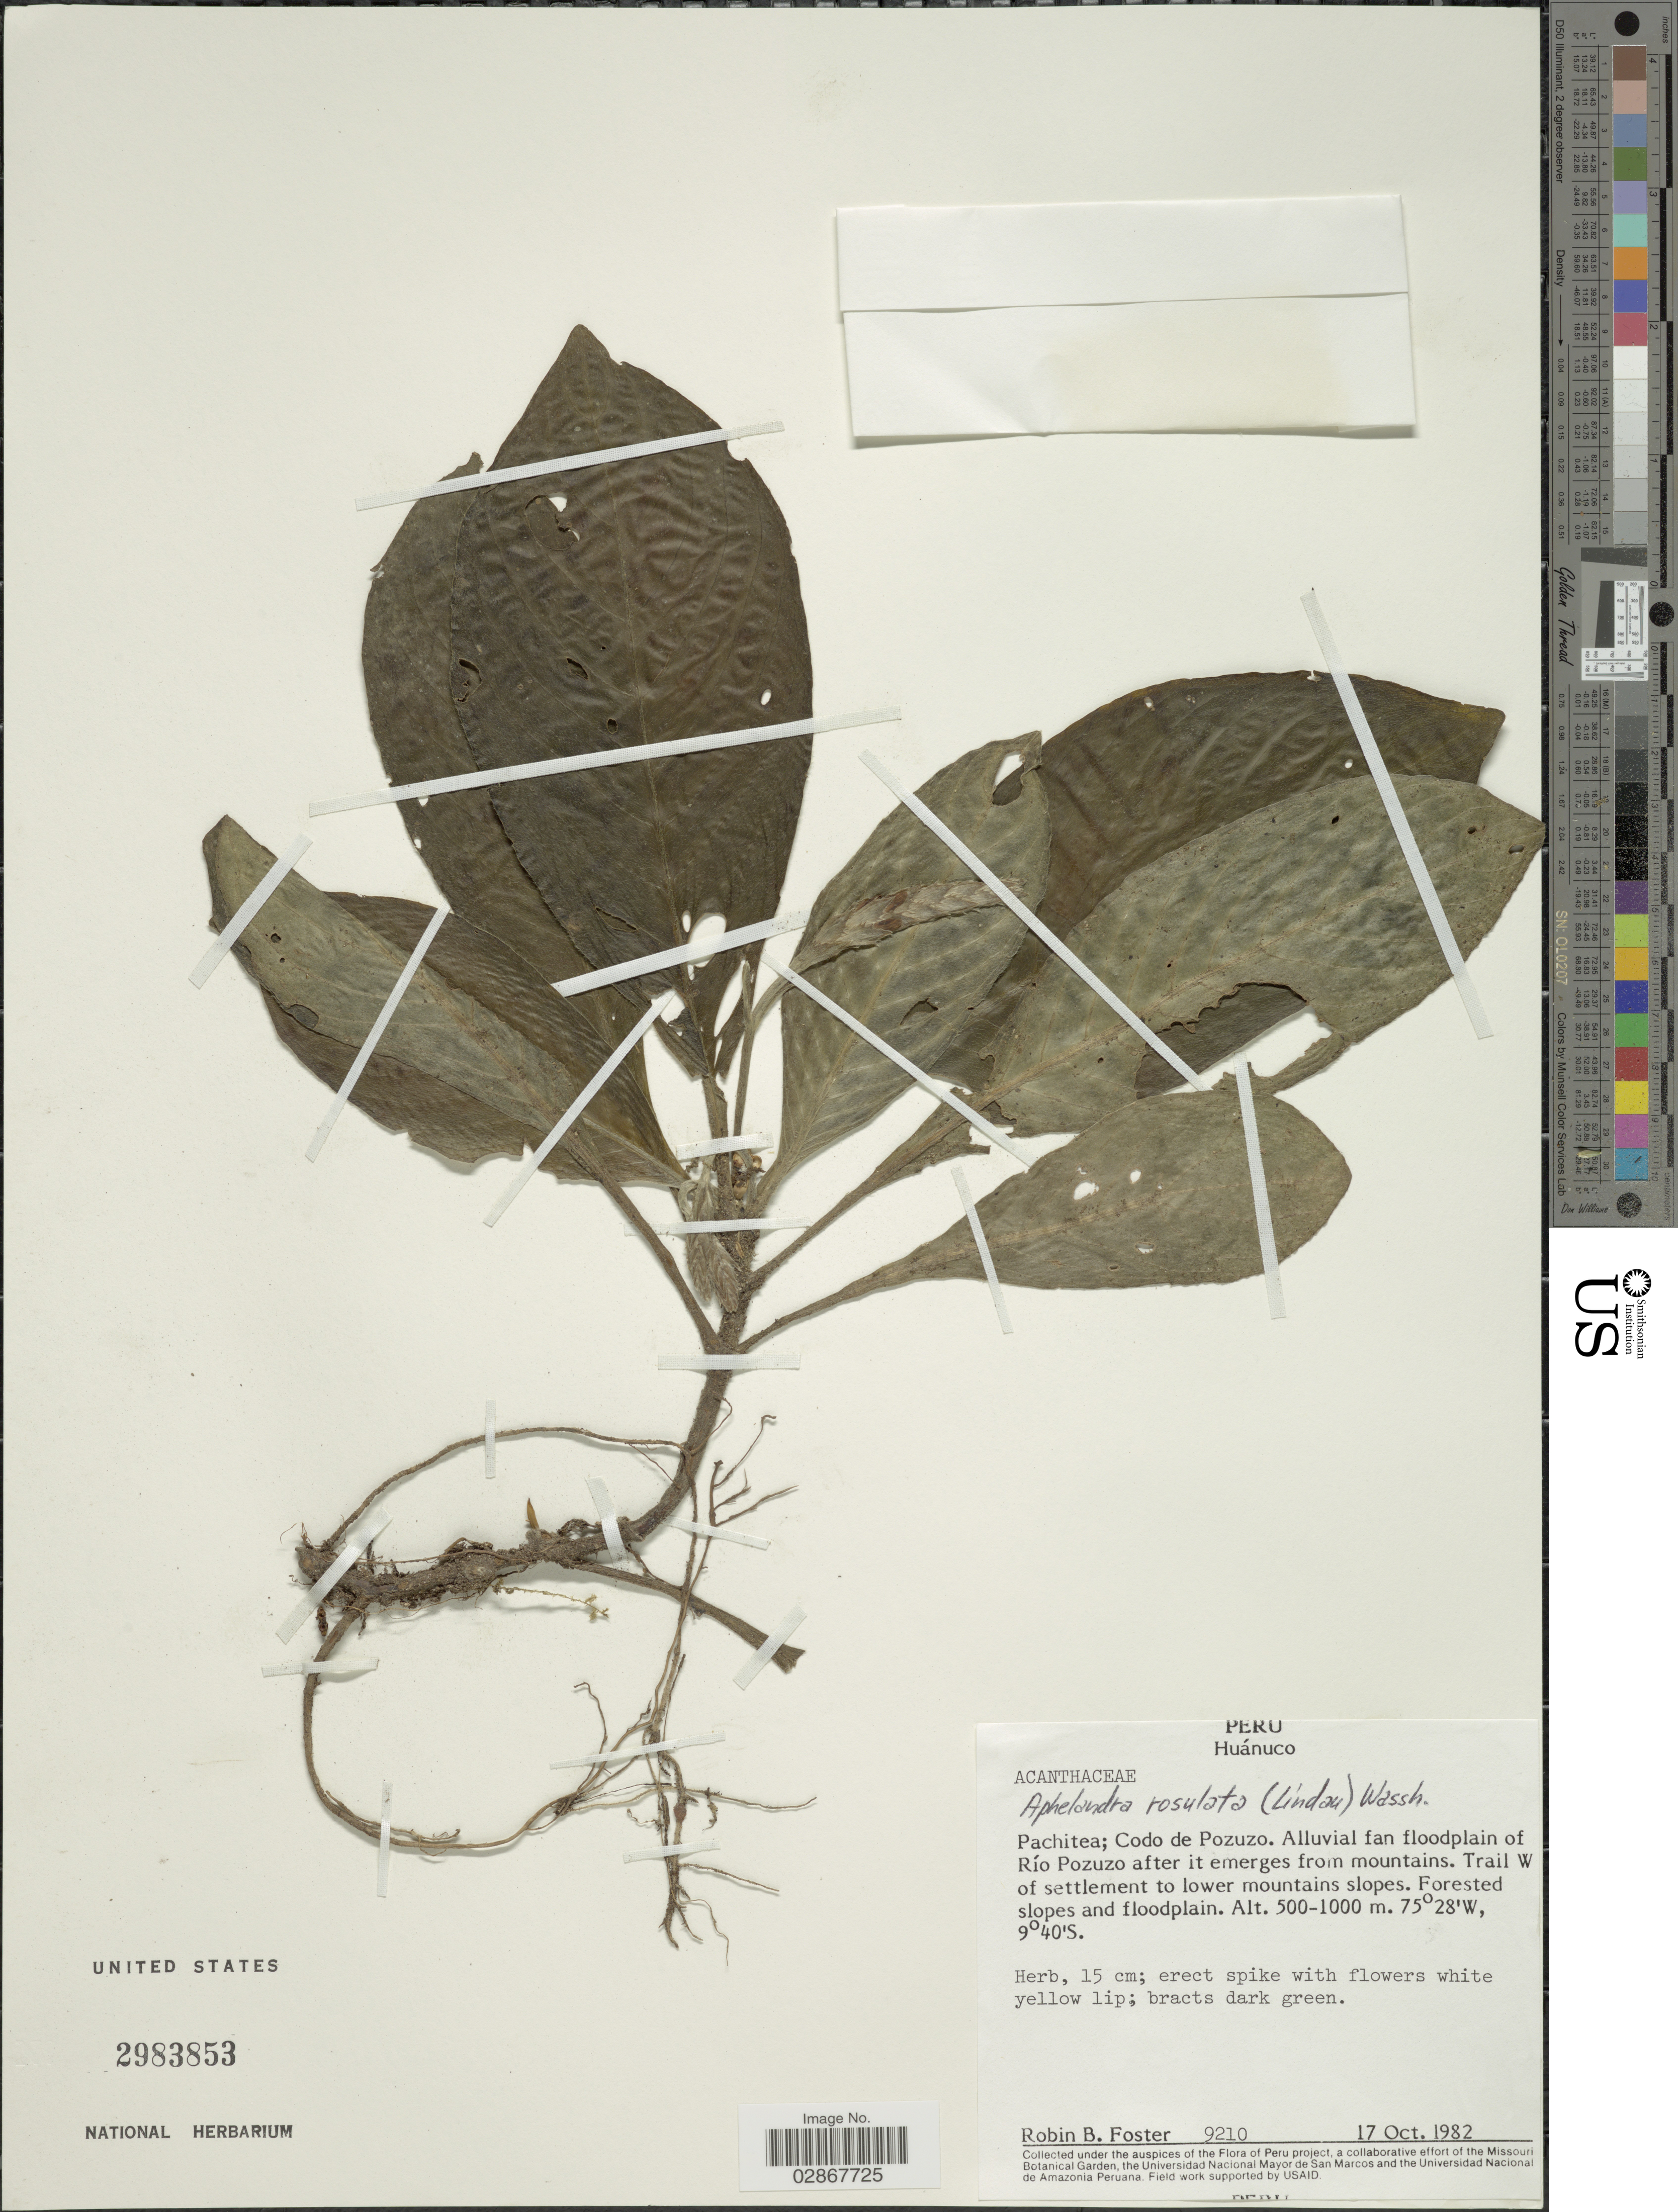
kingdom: Plantae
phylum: Tracheophyta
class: Magnoliopsida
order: Lamiales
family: Acanthaceae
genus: Aphelandra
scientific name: Aphelandra rosulata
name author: (Lindau) Wassh.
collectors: R. B. Foster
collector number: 9210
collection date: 1982-10-17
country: Peru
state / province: Huánuco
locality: Pachitea; Codo de Pozuzo. Alluvial fan floddplain of Río Pozuzo after it emerges from mountains. Trail W of settlement to lower mountain slopes.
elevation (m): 500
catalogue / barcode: US 2983853